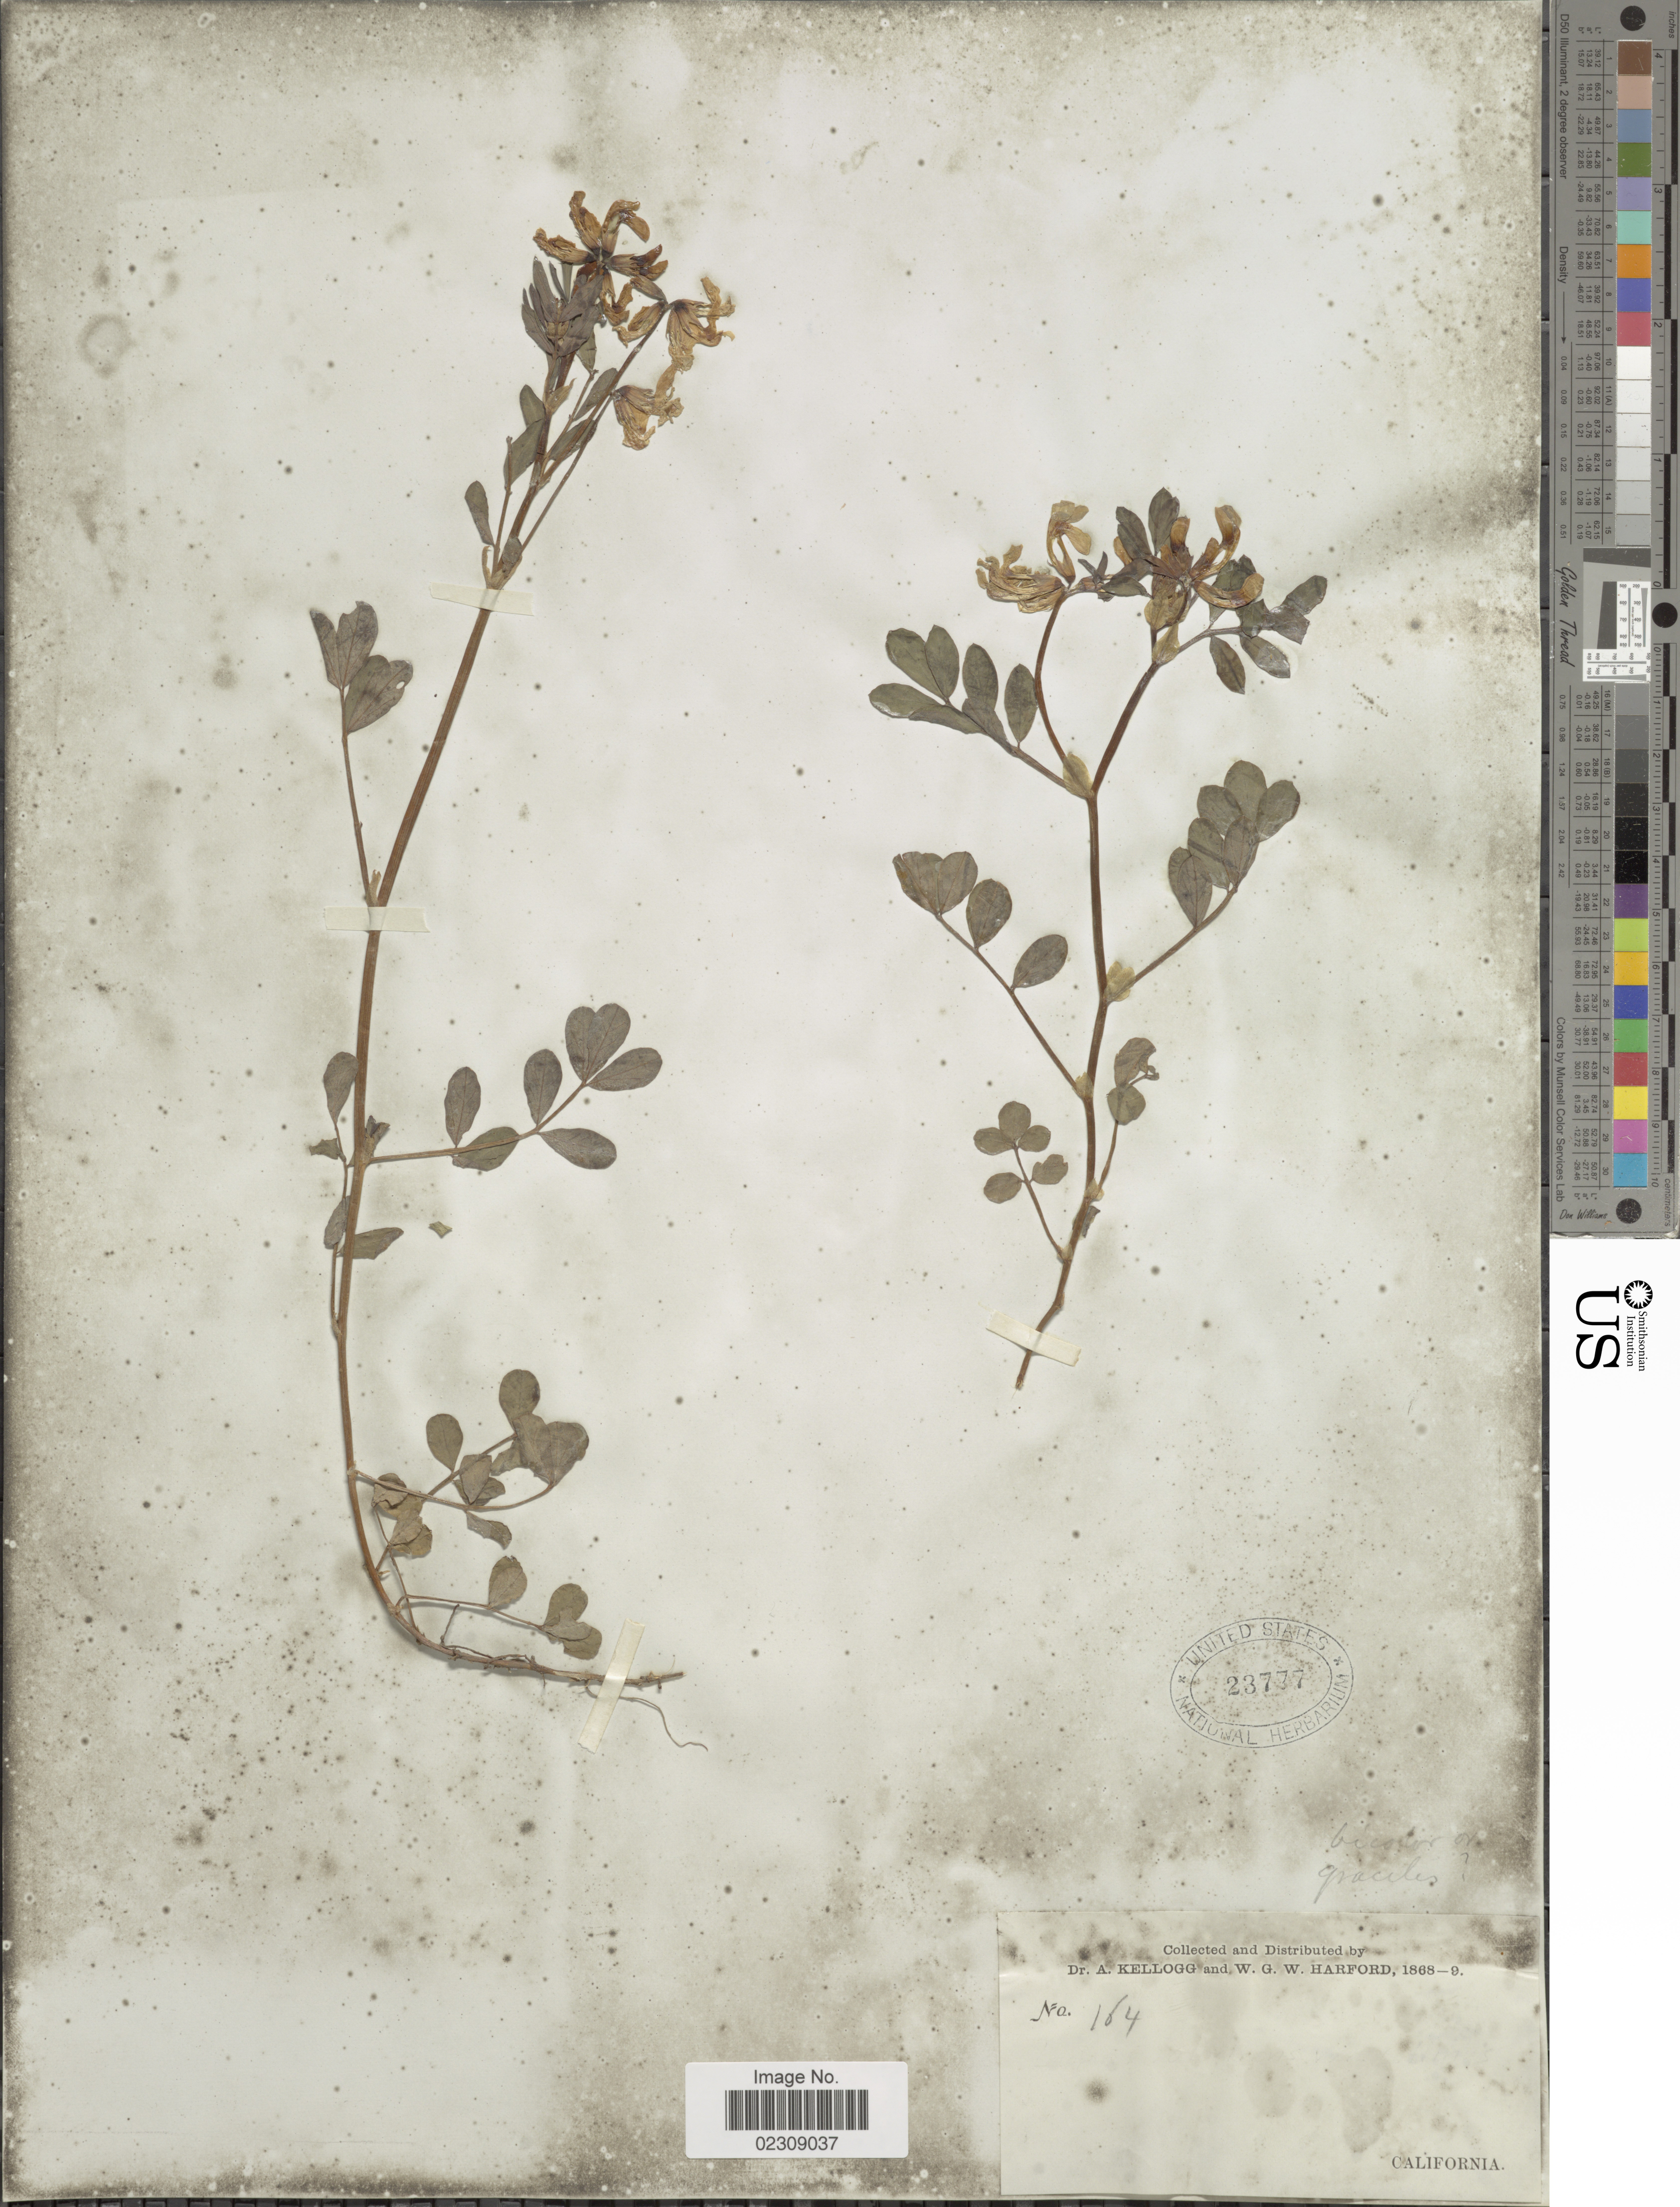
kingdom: Plantae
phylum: Tracheophyta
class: Magnoliopsida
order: Fabales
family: Fabaceae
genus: Hosackia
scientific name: Hosackia sp.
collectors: A. Kellogg & W. G. W. Harford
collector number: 164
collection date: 1868/1869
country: United States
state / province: California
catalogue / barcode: US 23777